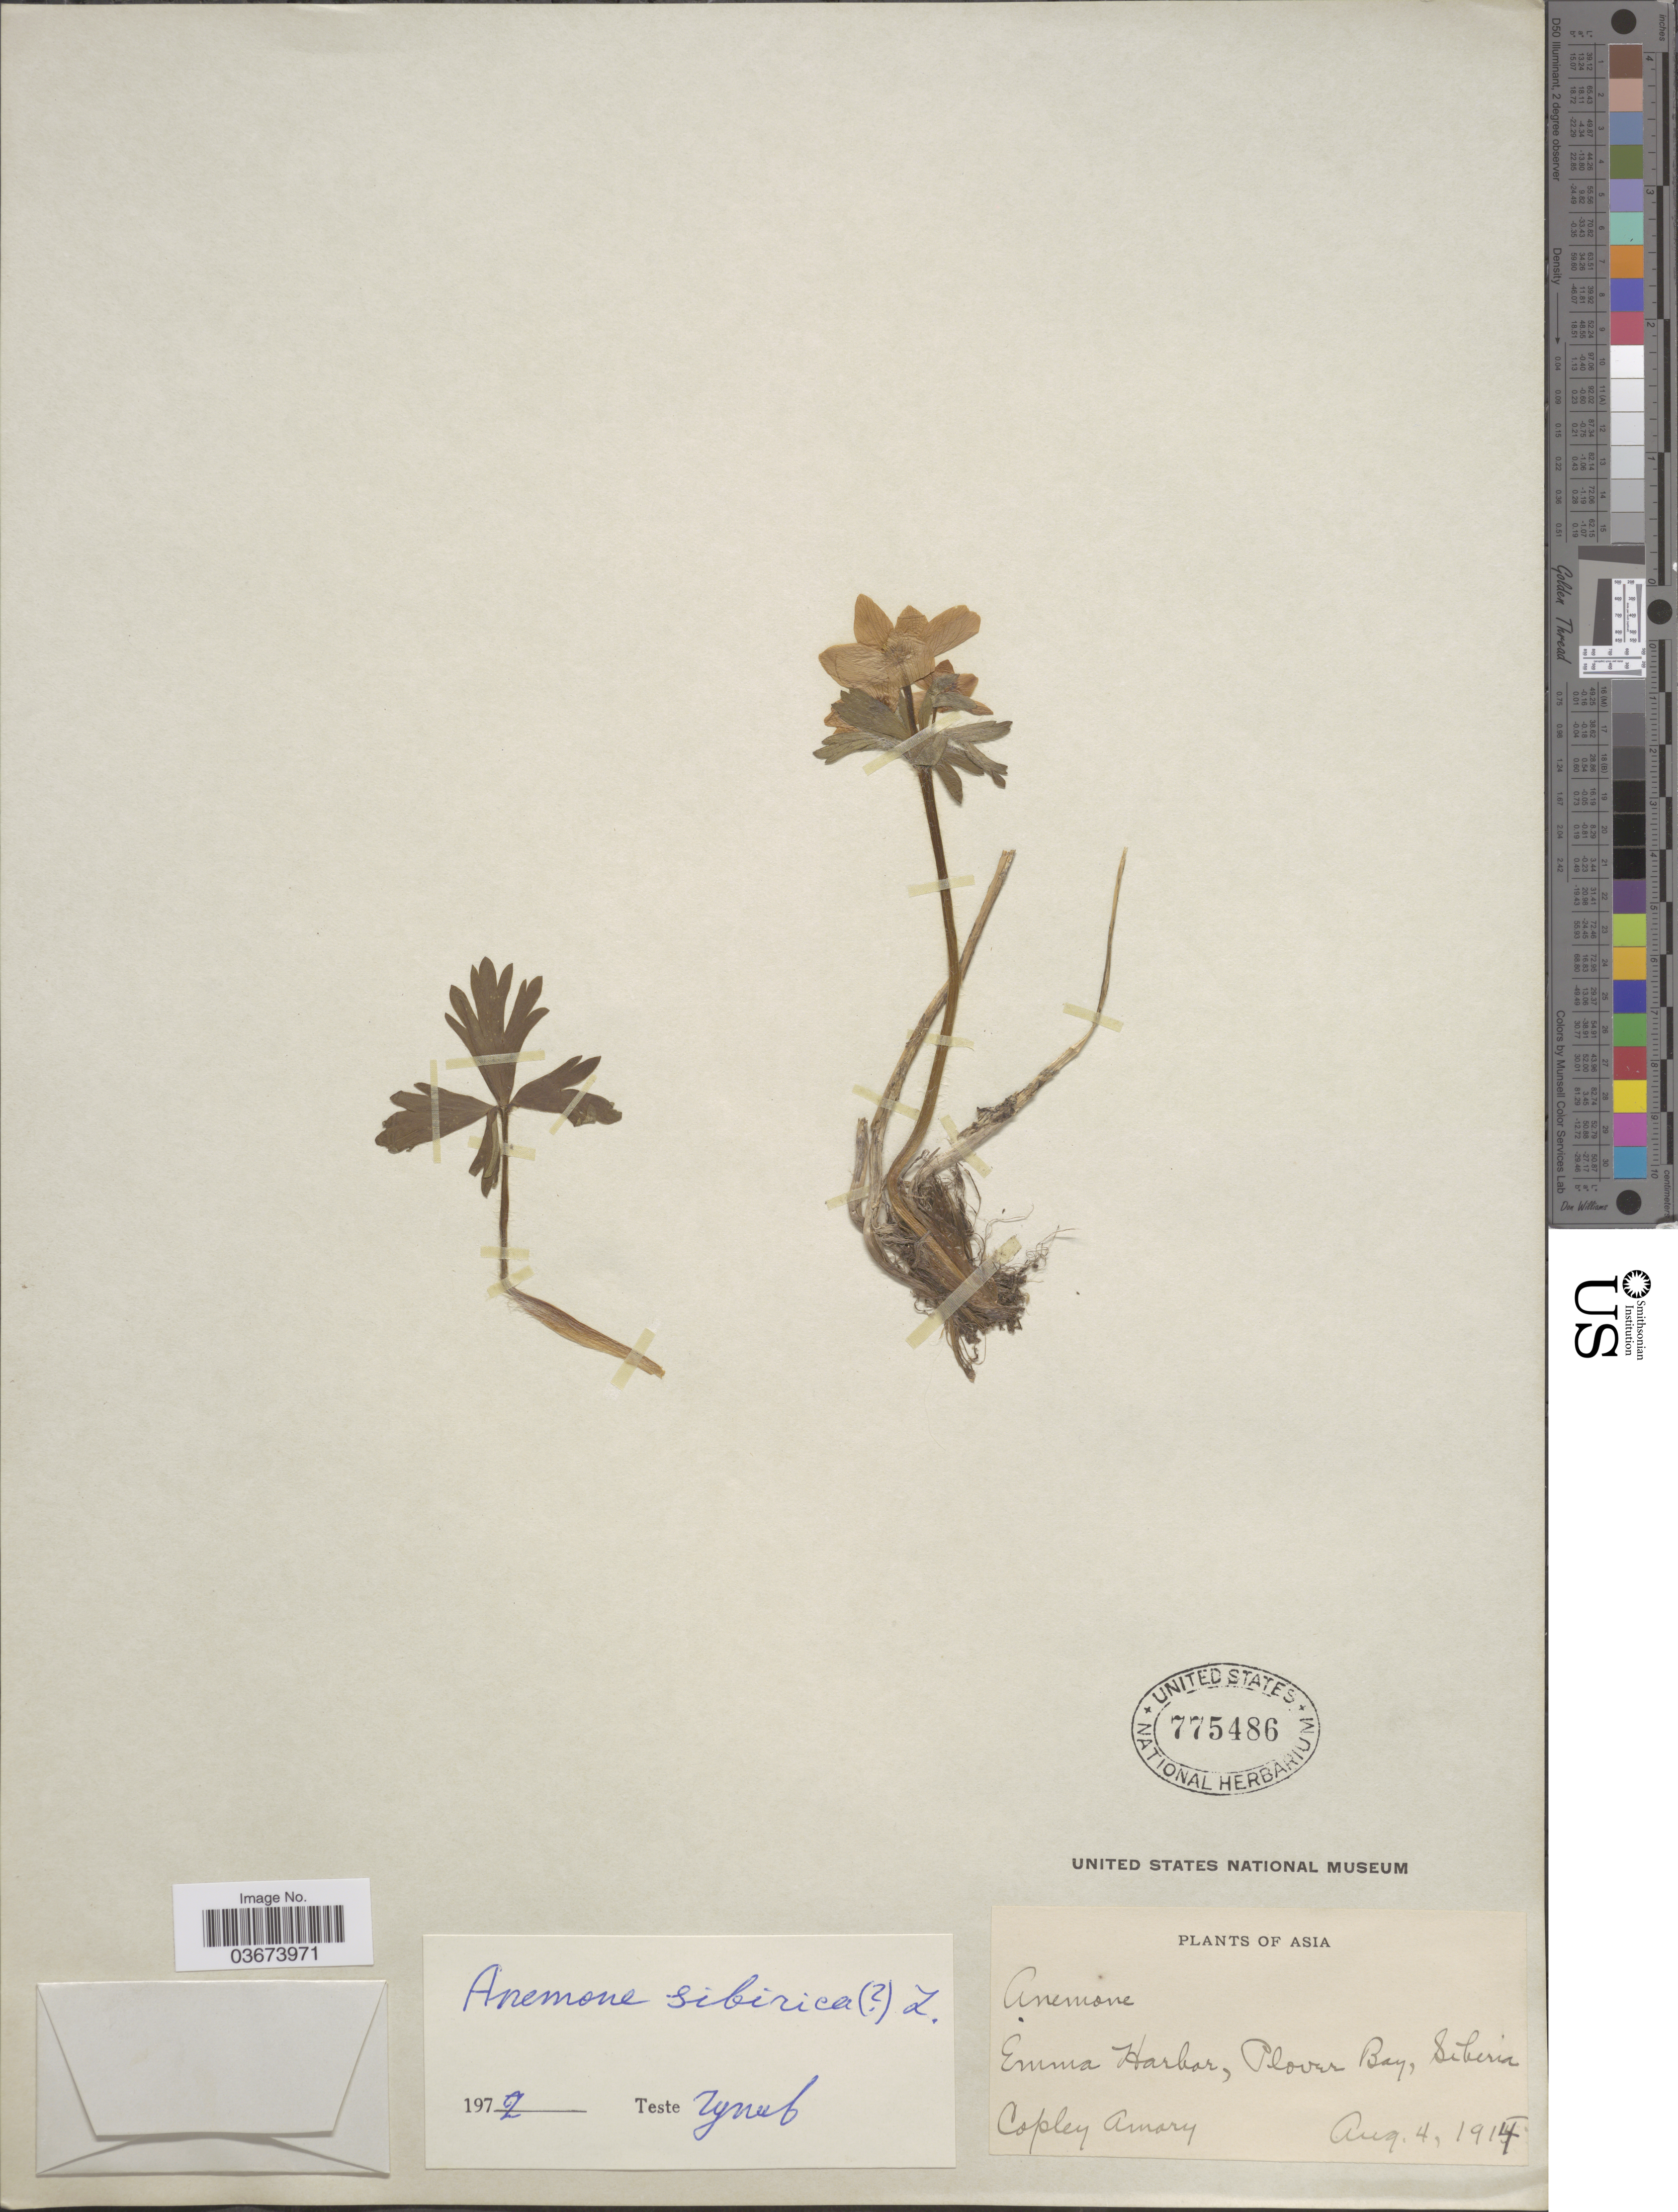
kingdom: Plantae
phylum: Tracheophyta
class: Magnoliopsida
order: Ranunculales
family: Ranunculaceae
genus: Anemone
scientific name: Anemone sibirica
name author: L.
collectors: C. Amary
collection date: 1914-08-04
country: Russian Federation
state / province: Chukotka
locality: Asia. Emma Harbor, Plover Bay, Siberia.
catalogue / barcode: US 775486